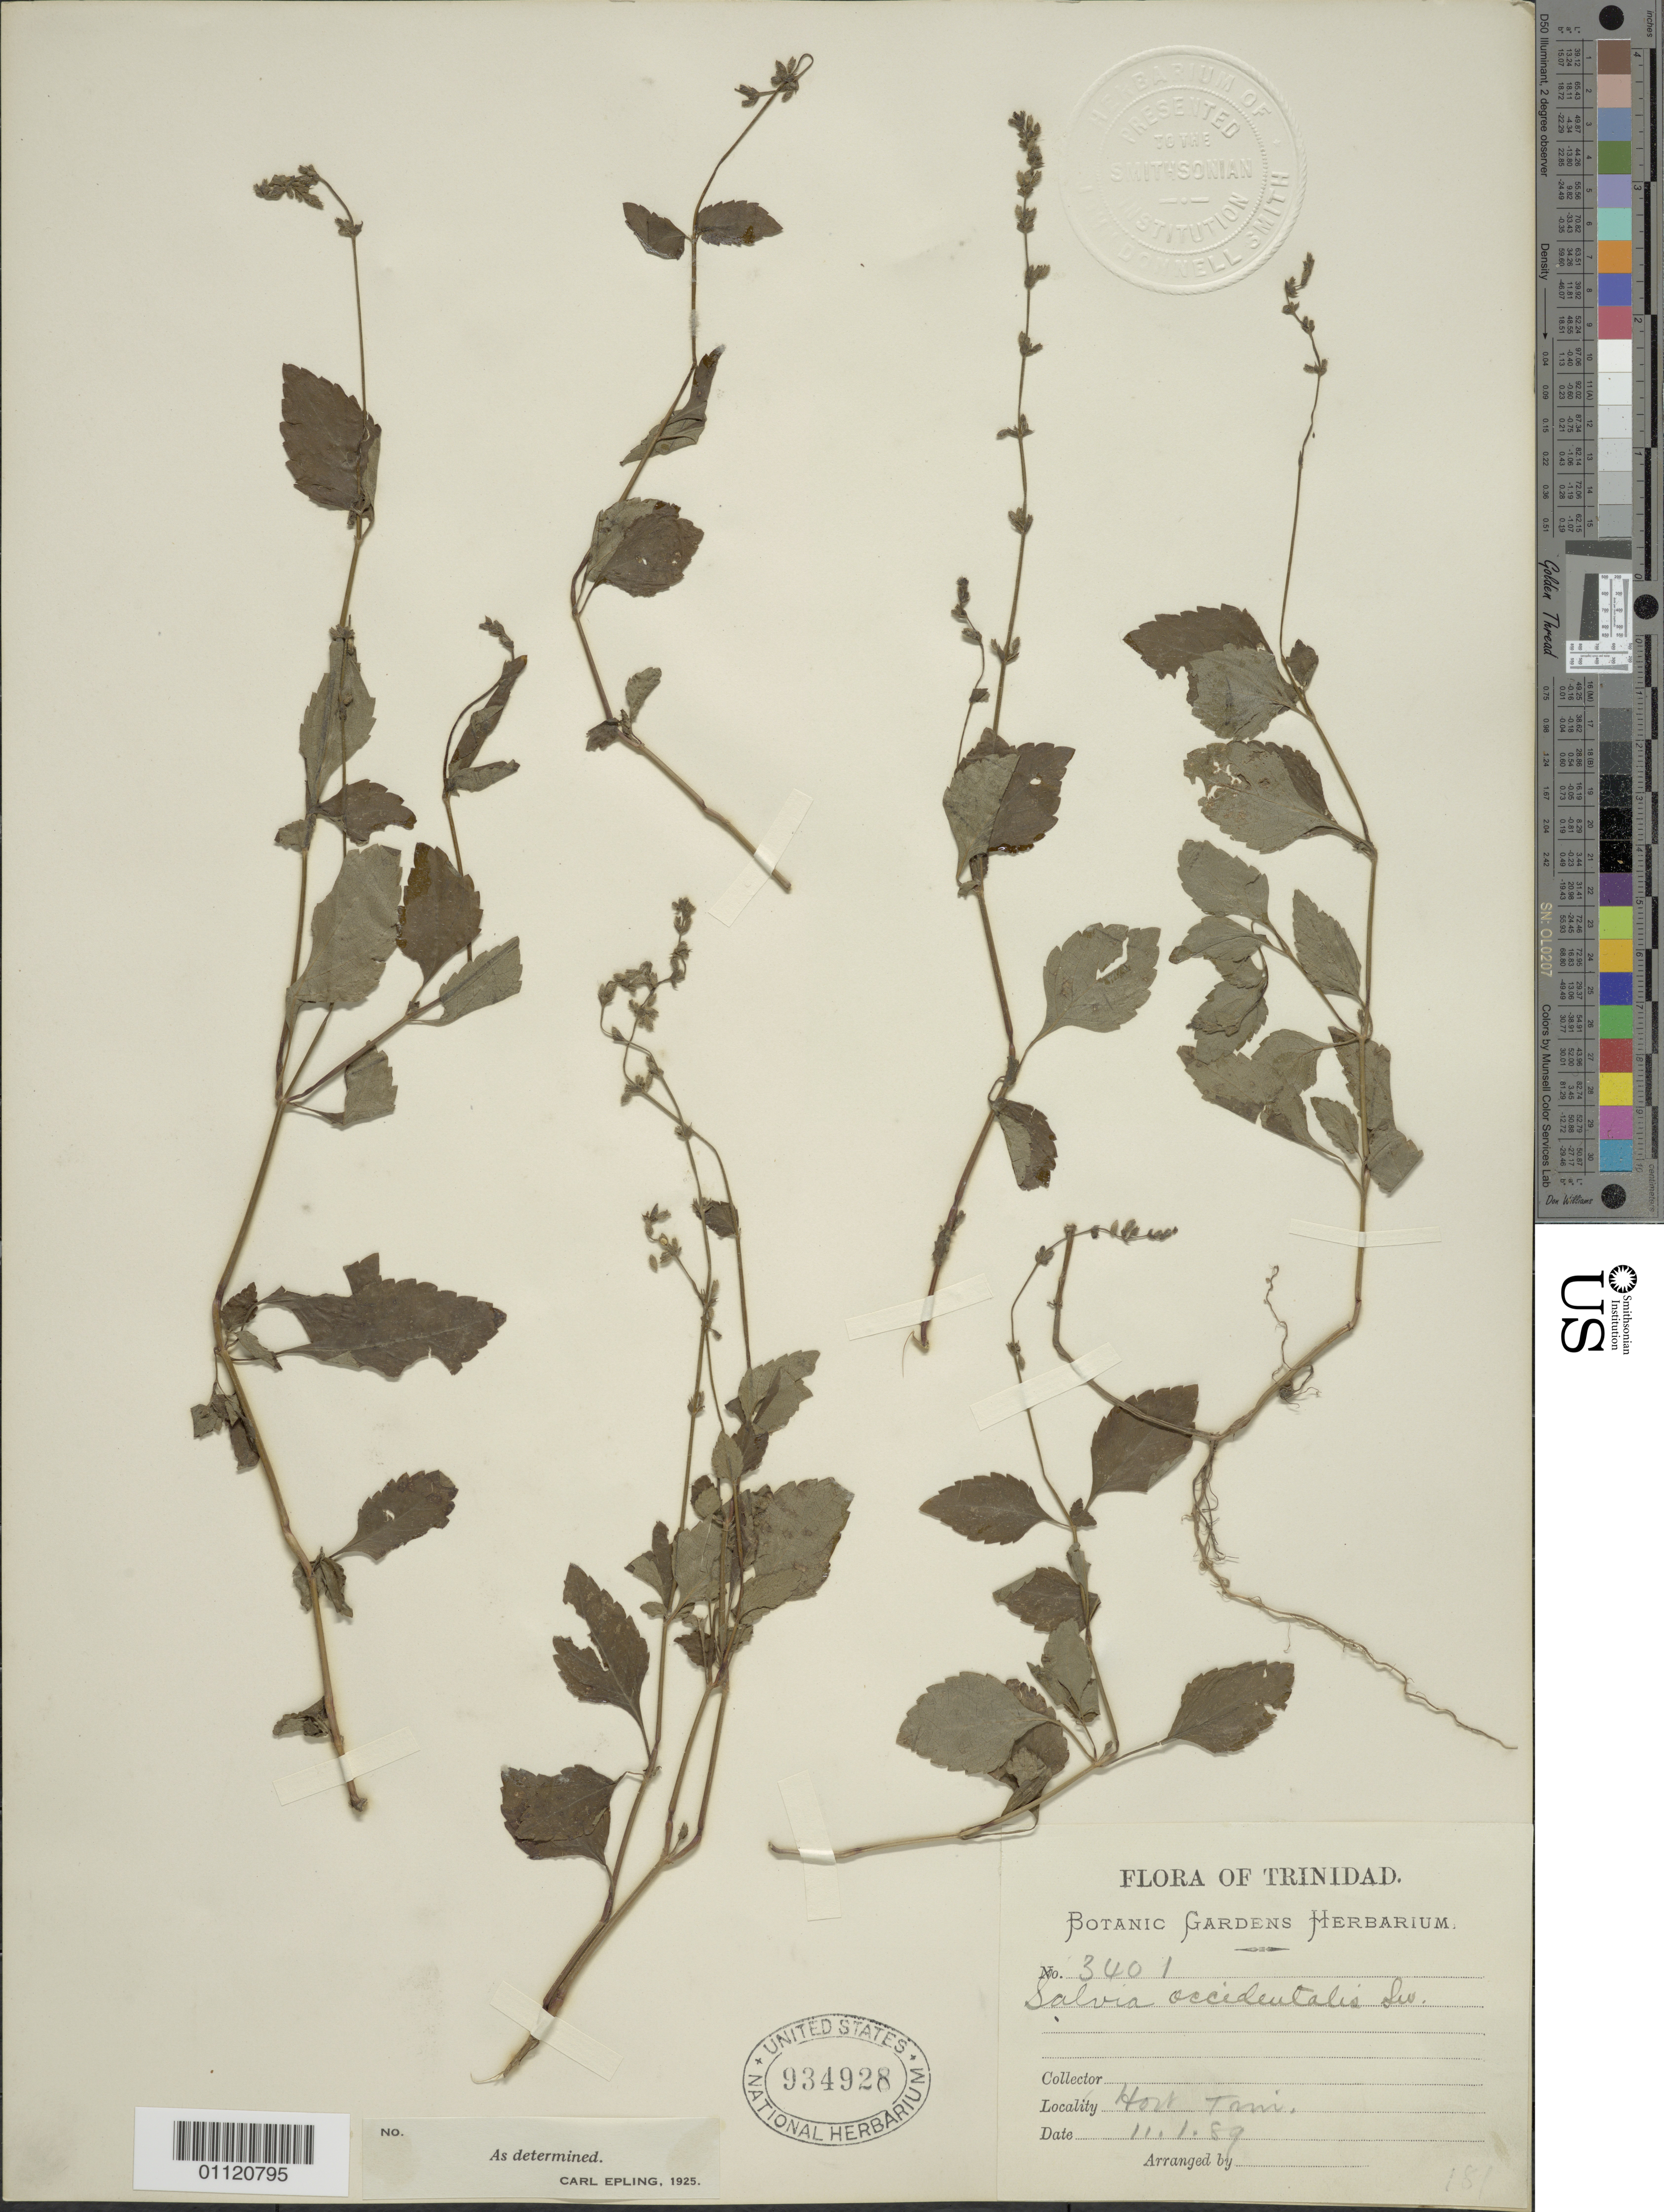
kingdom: Plantae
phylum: Tracheophyta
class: Magnoliopsida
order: Lamiales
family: Lamiaceae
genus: Salvia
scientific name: Salvia occidentalis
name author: Sw.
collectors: Botanic Gardens Herbarium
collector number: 3401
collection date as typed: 11 Jan 1889 or 01 Nov 1889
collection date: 1889-01-11 or 1889-11-01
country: Trinidad and Tobago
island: Trinidad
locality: Hort. Trin.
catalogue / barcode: US 934928